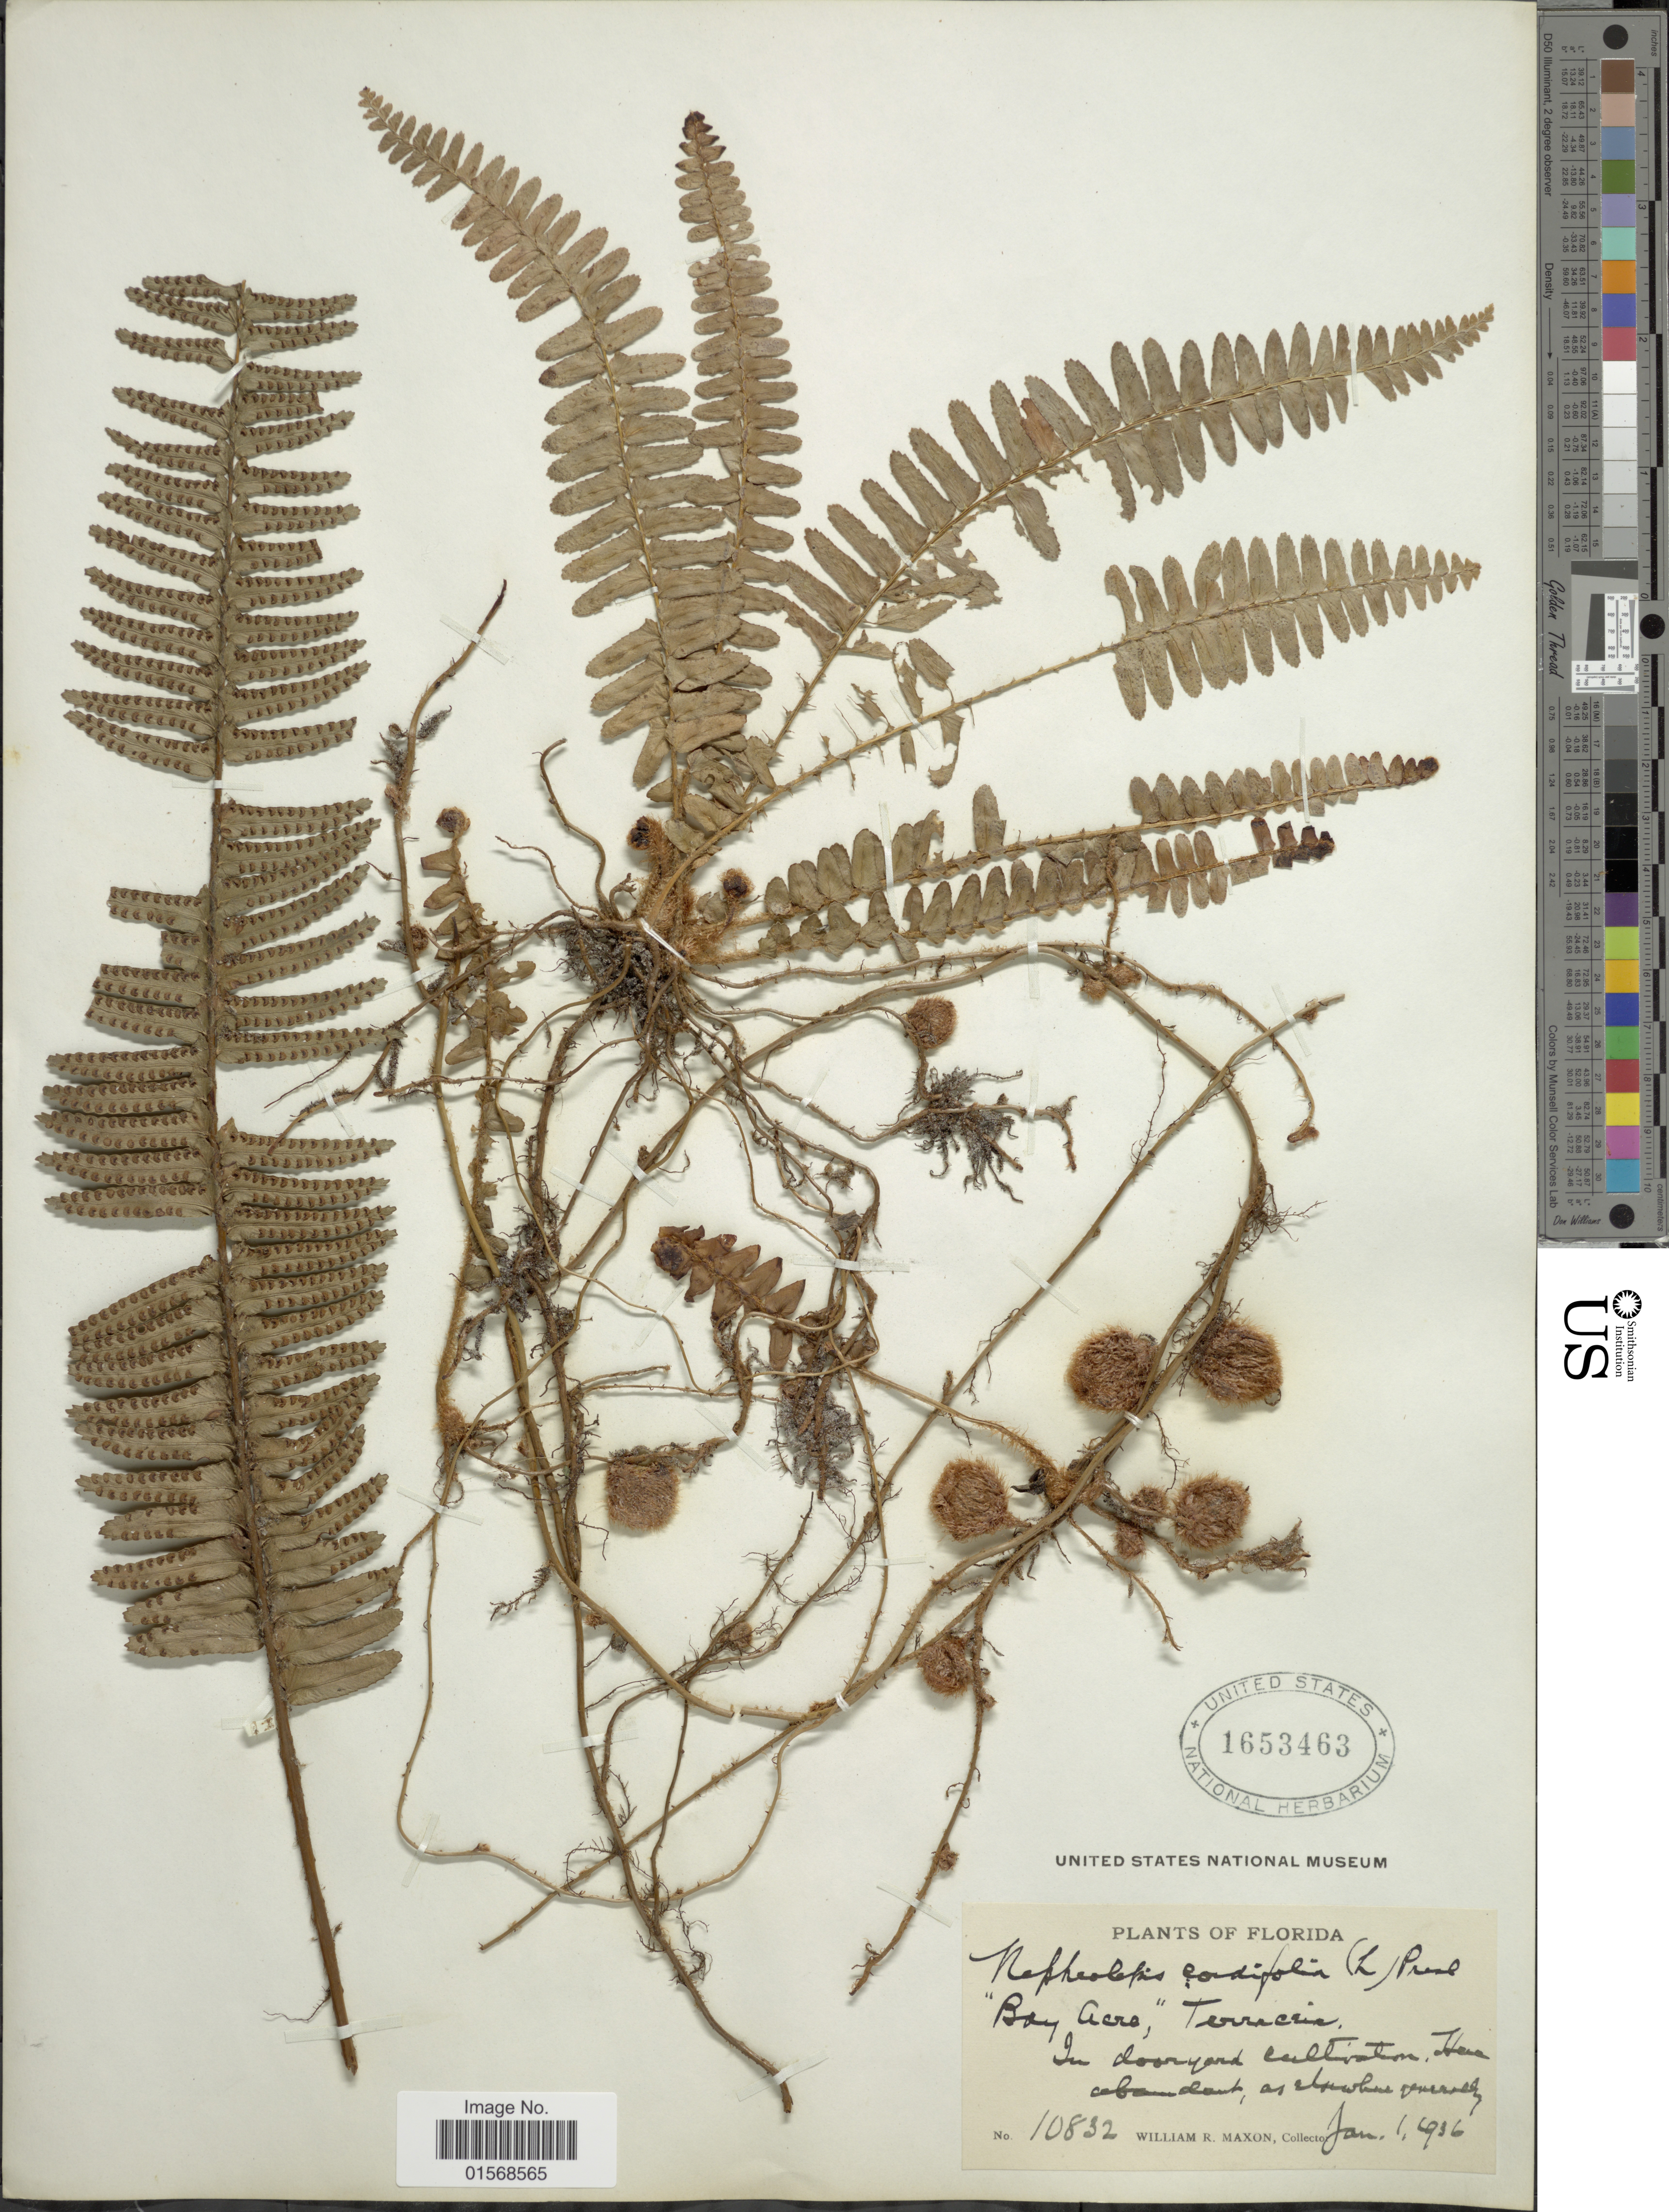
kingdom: Plantae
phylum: Tracheophyta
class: Polypodiopsida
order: Polypodiales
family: Nephrolepidaceae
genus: Nephrolepis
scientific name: Nephrolepis cordifolia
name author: (L.) C. Presl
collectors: W. R. Maxon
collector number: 10832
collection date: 1936-01-01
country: United States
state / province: Florida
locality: Florida, "Bay Acre" Terra Ceia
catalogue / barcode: US 1653463